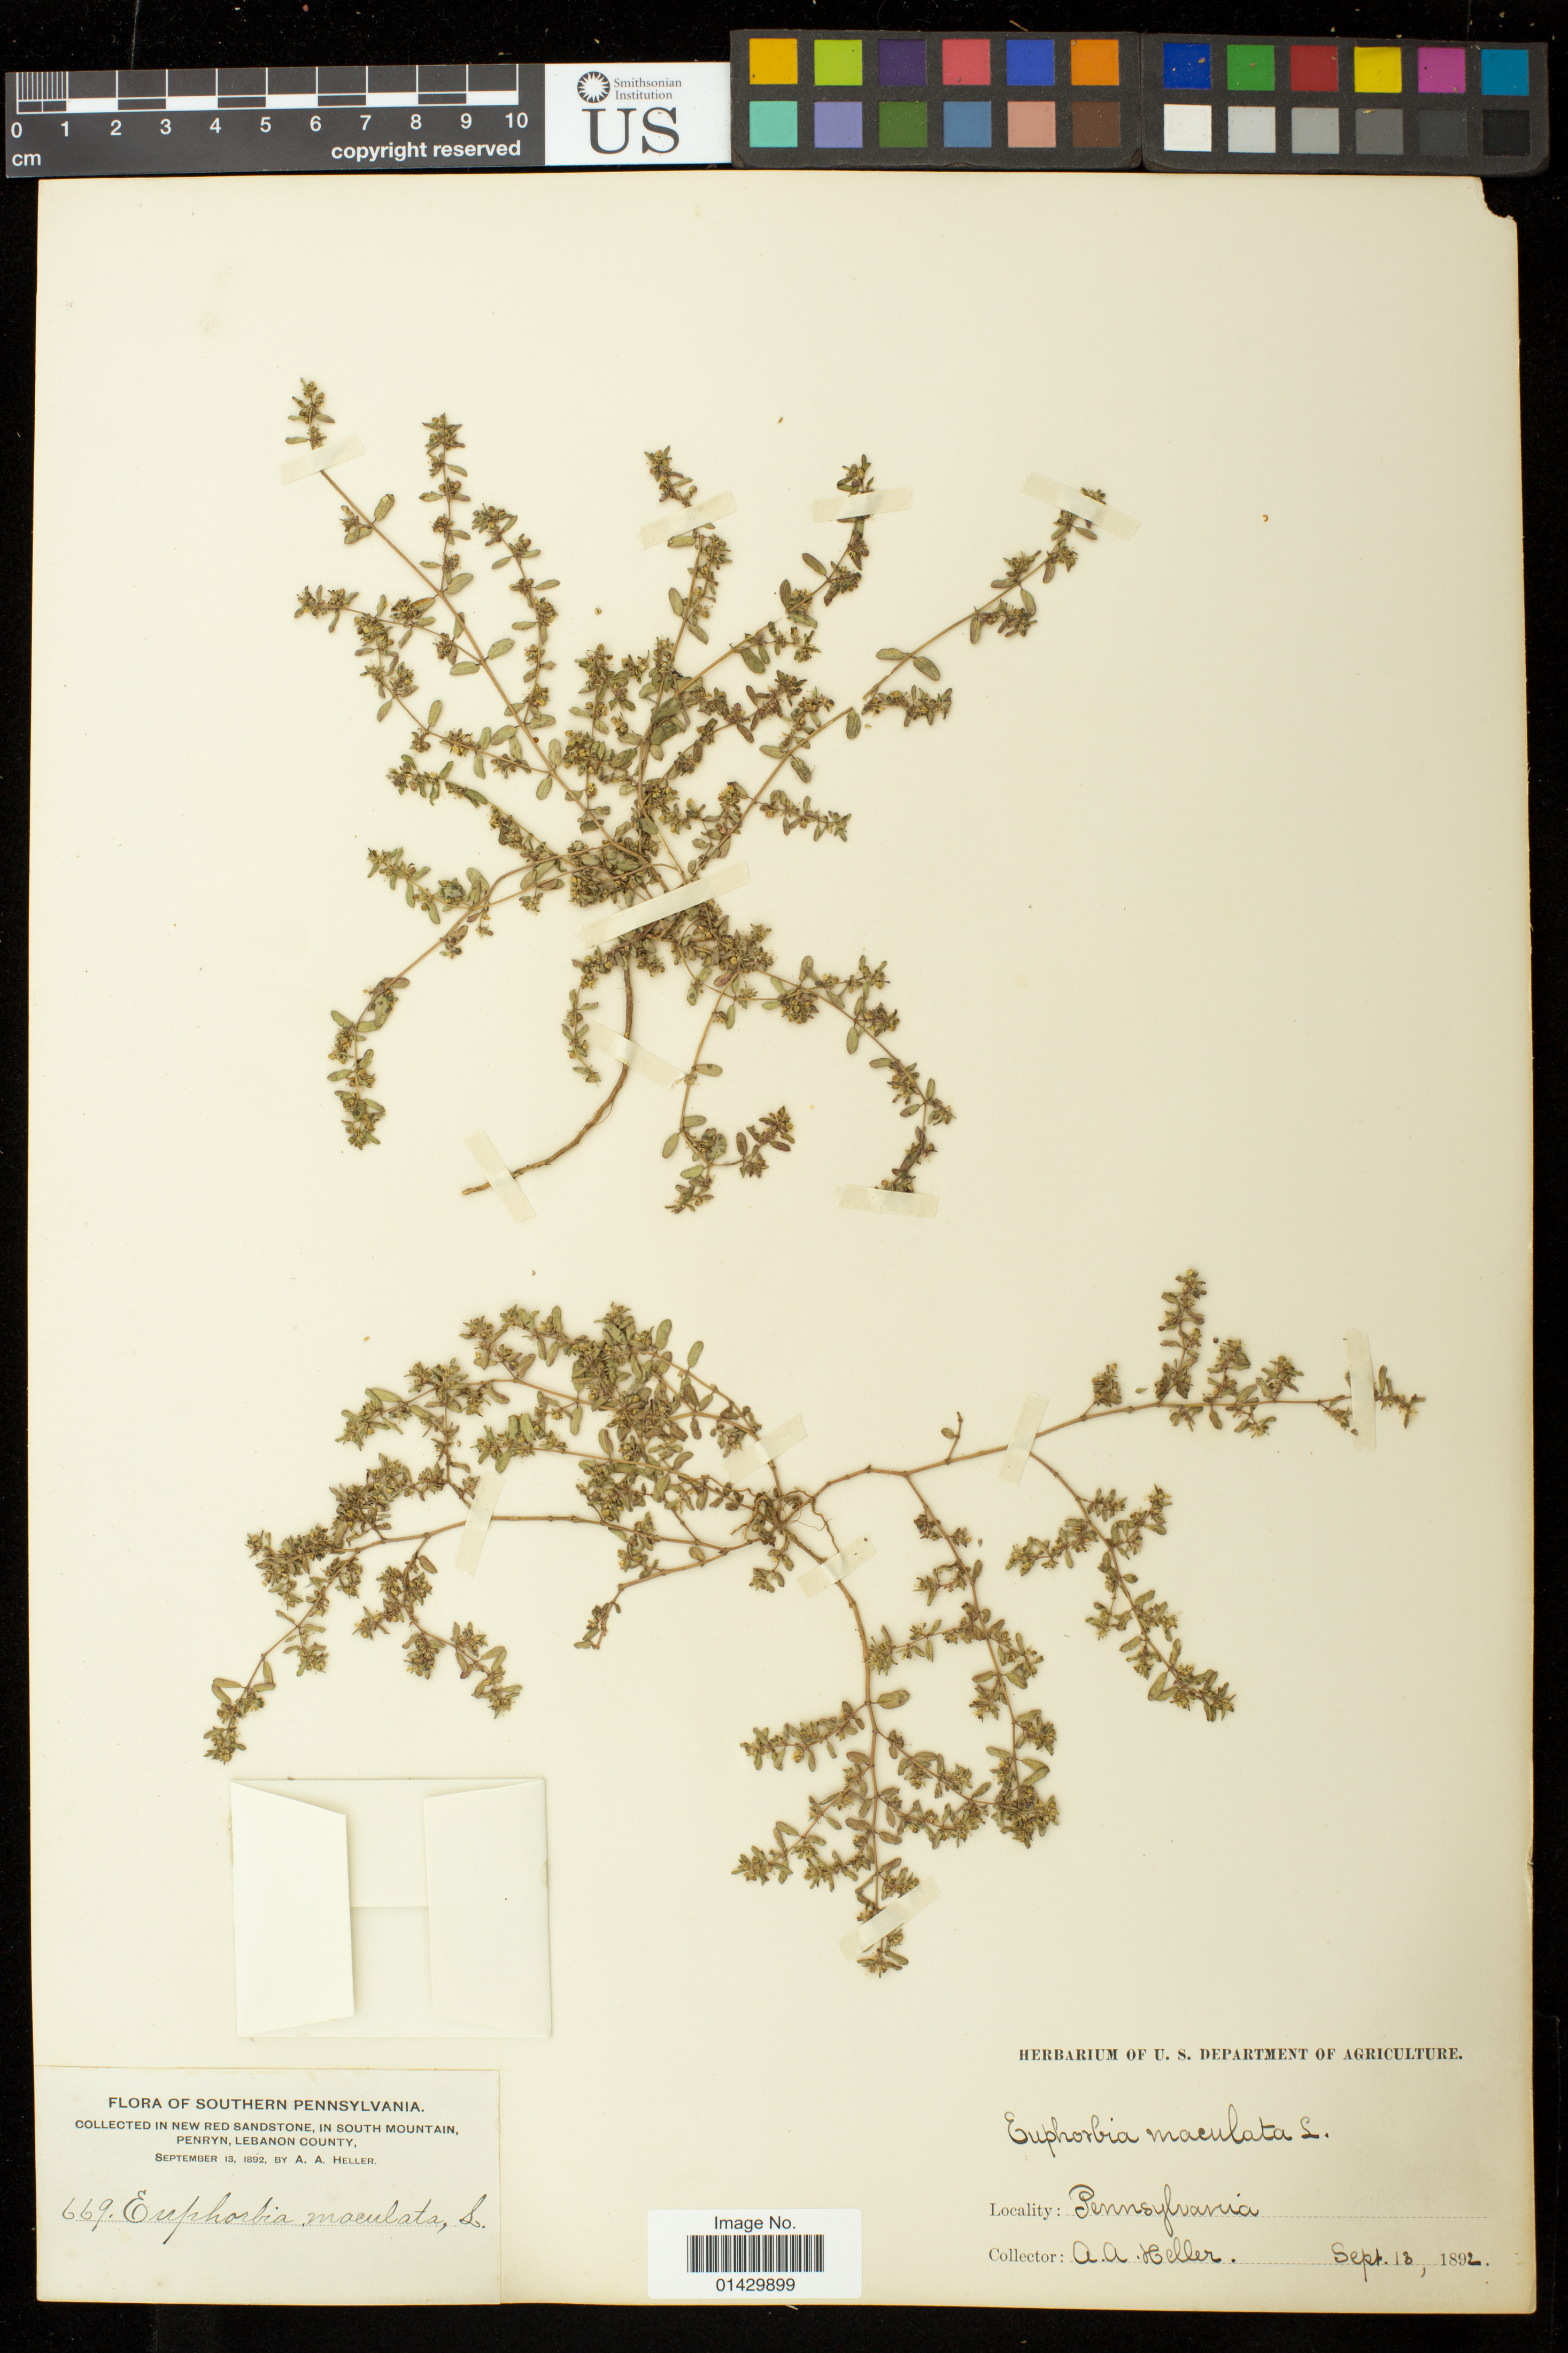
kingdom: Plantae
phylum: Tracheophyta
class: Magnoliopsida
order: Malpighiales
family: Euphorbiaceae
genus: Euphorbia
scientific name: Euphorbia maculata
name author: L.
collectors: A. A. Heller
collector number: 669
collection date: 1892-09-13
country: United States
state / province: Pennsylvania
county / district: Lebanon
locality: New Red Sandstone, in South Mountain, Penryn